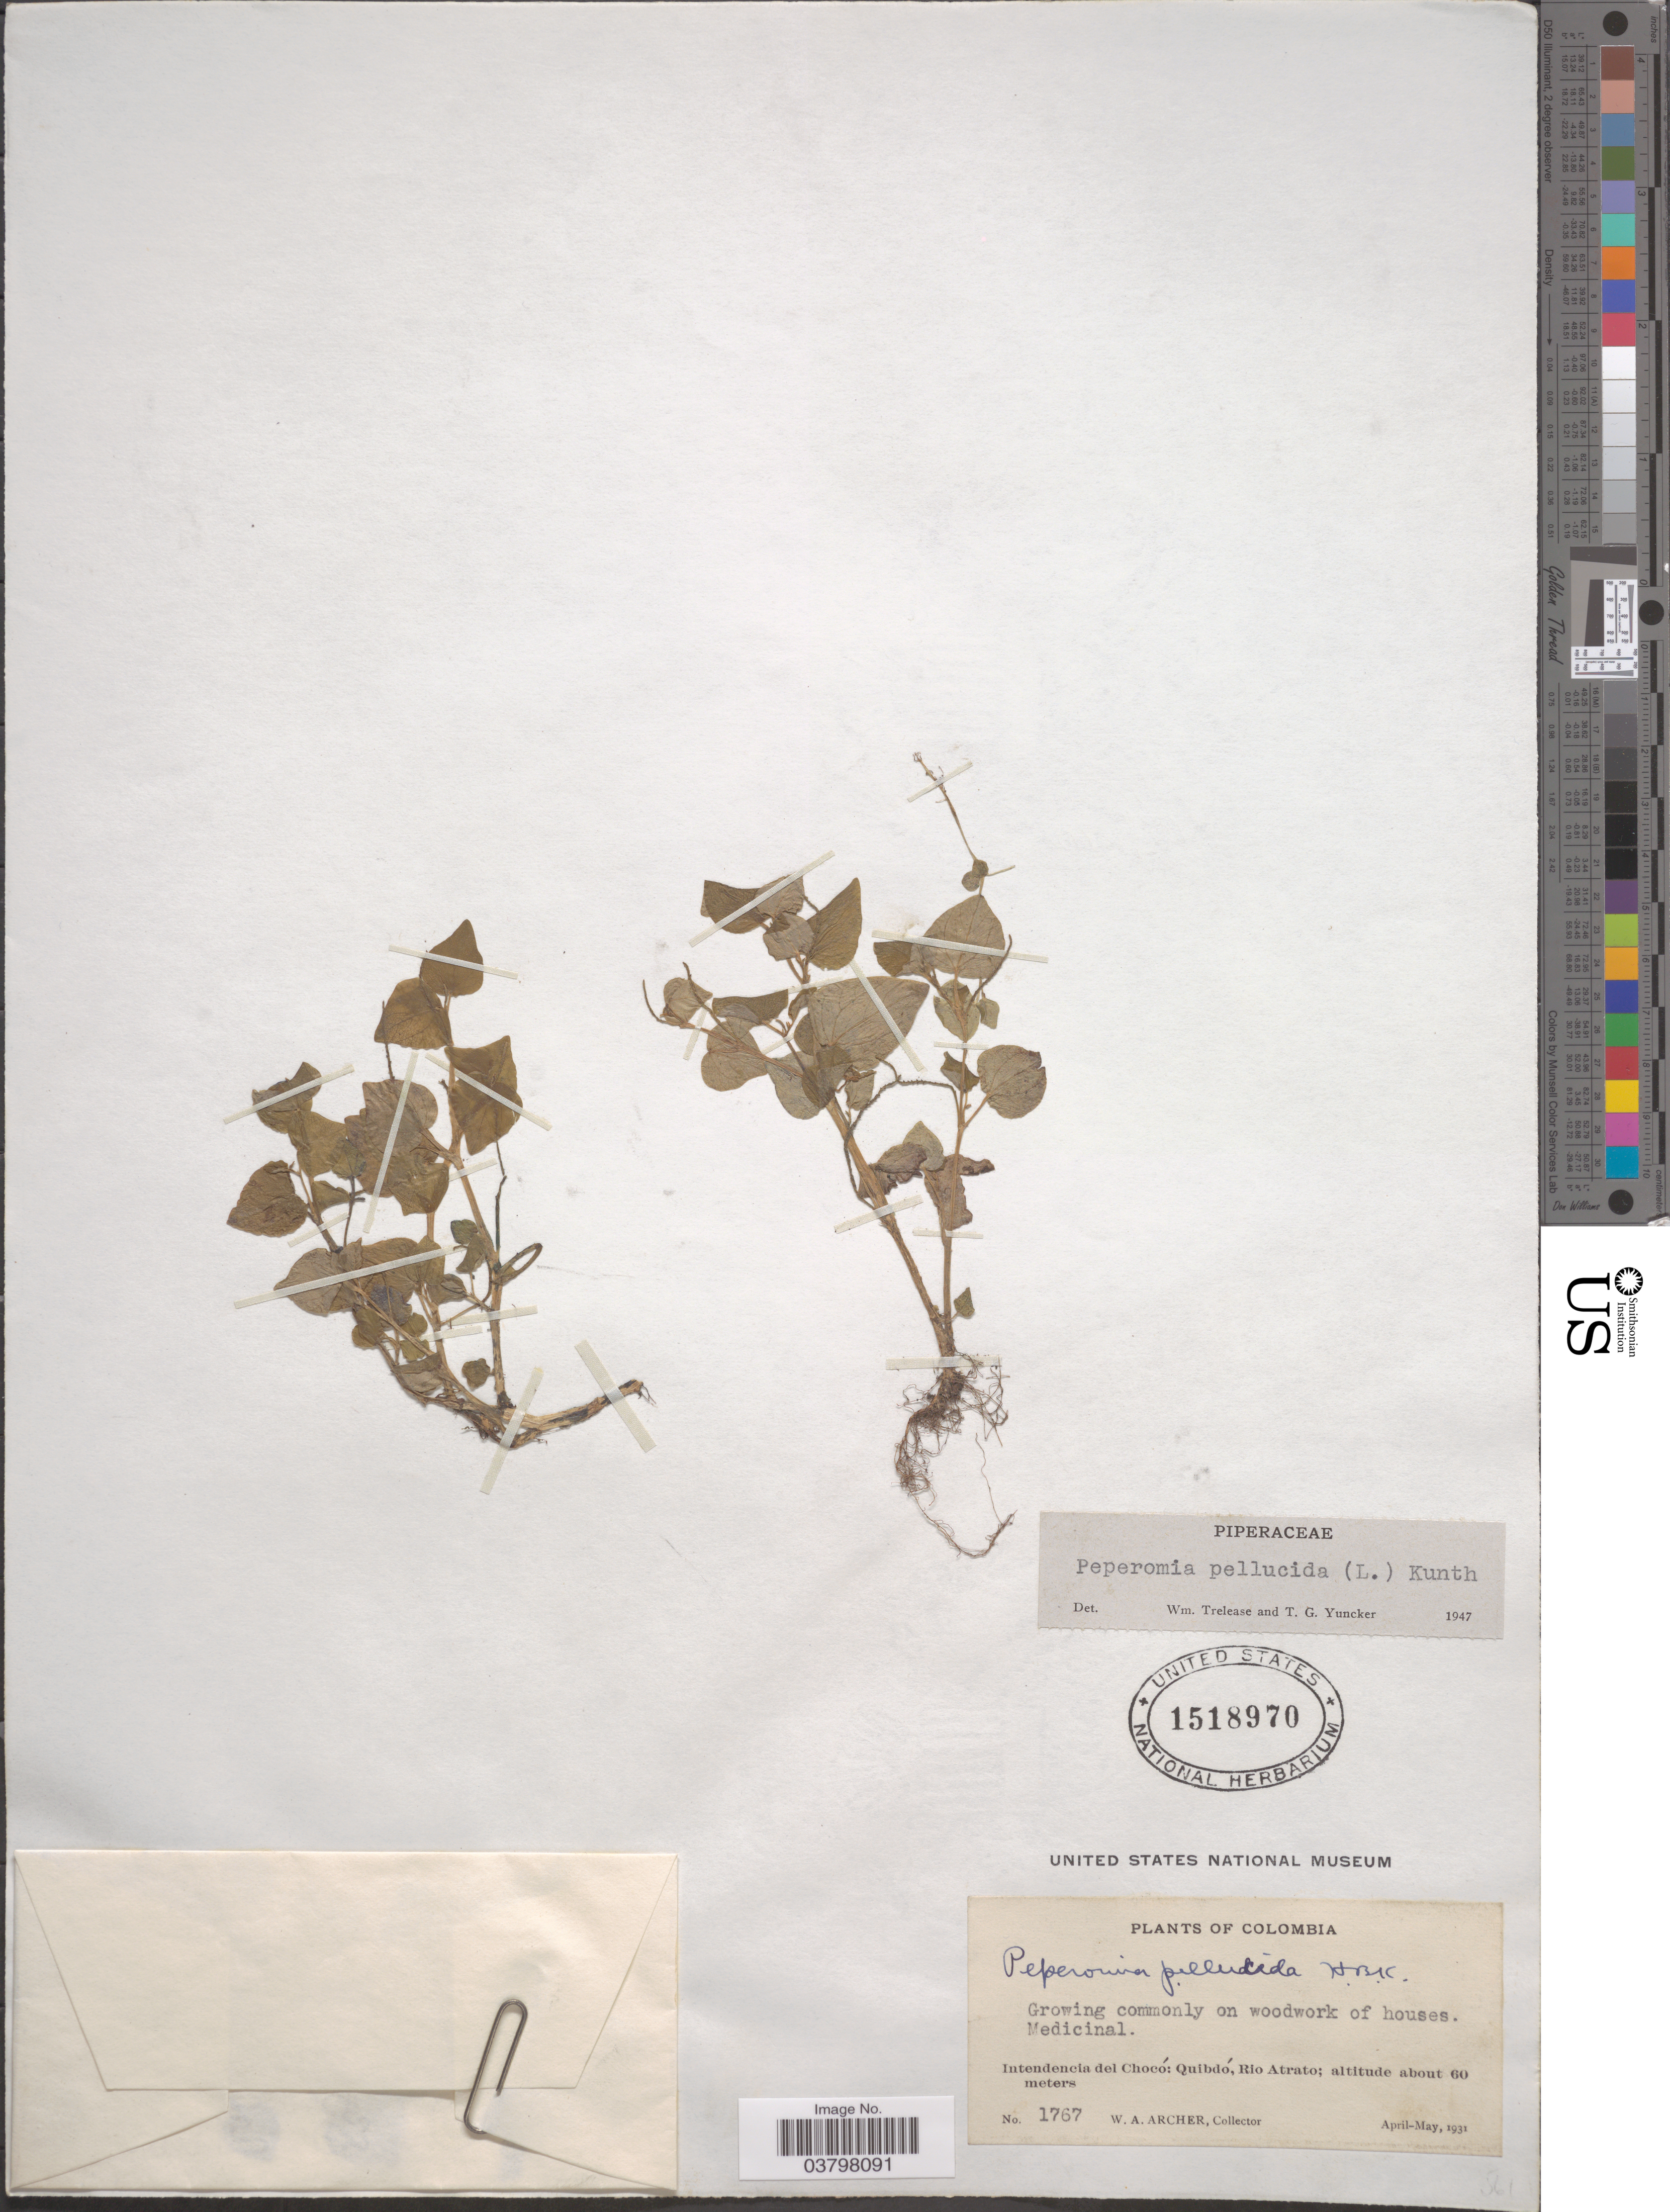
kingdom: Plantae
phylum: Tracheophyta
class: Magnoliopsida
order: Piperales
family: Piperaceae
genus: Peperomia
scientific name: Peperomia pellucida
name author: (L.) Kunth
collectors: W. Archer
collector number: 1767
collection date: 1931-04/1931-05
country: Colombia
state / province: Chocó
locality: Intendencia del Chocó: Quibdó, Rio Atrato.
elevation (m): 60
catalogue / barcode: US 1518970